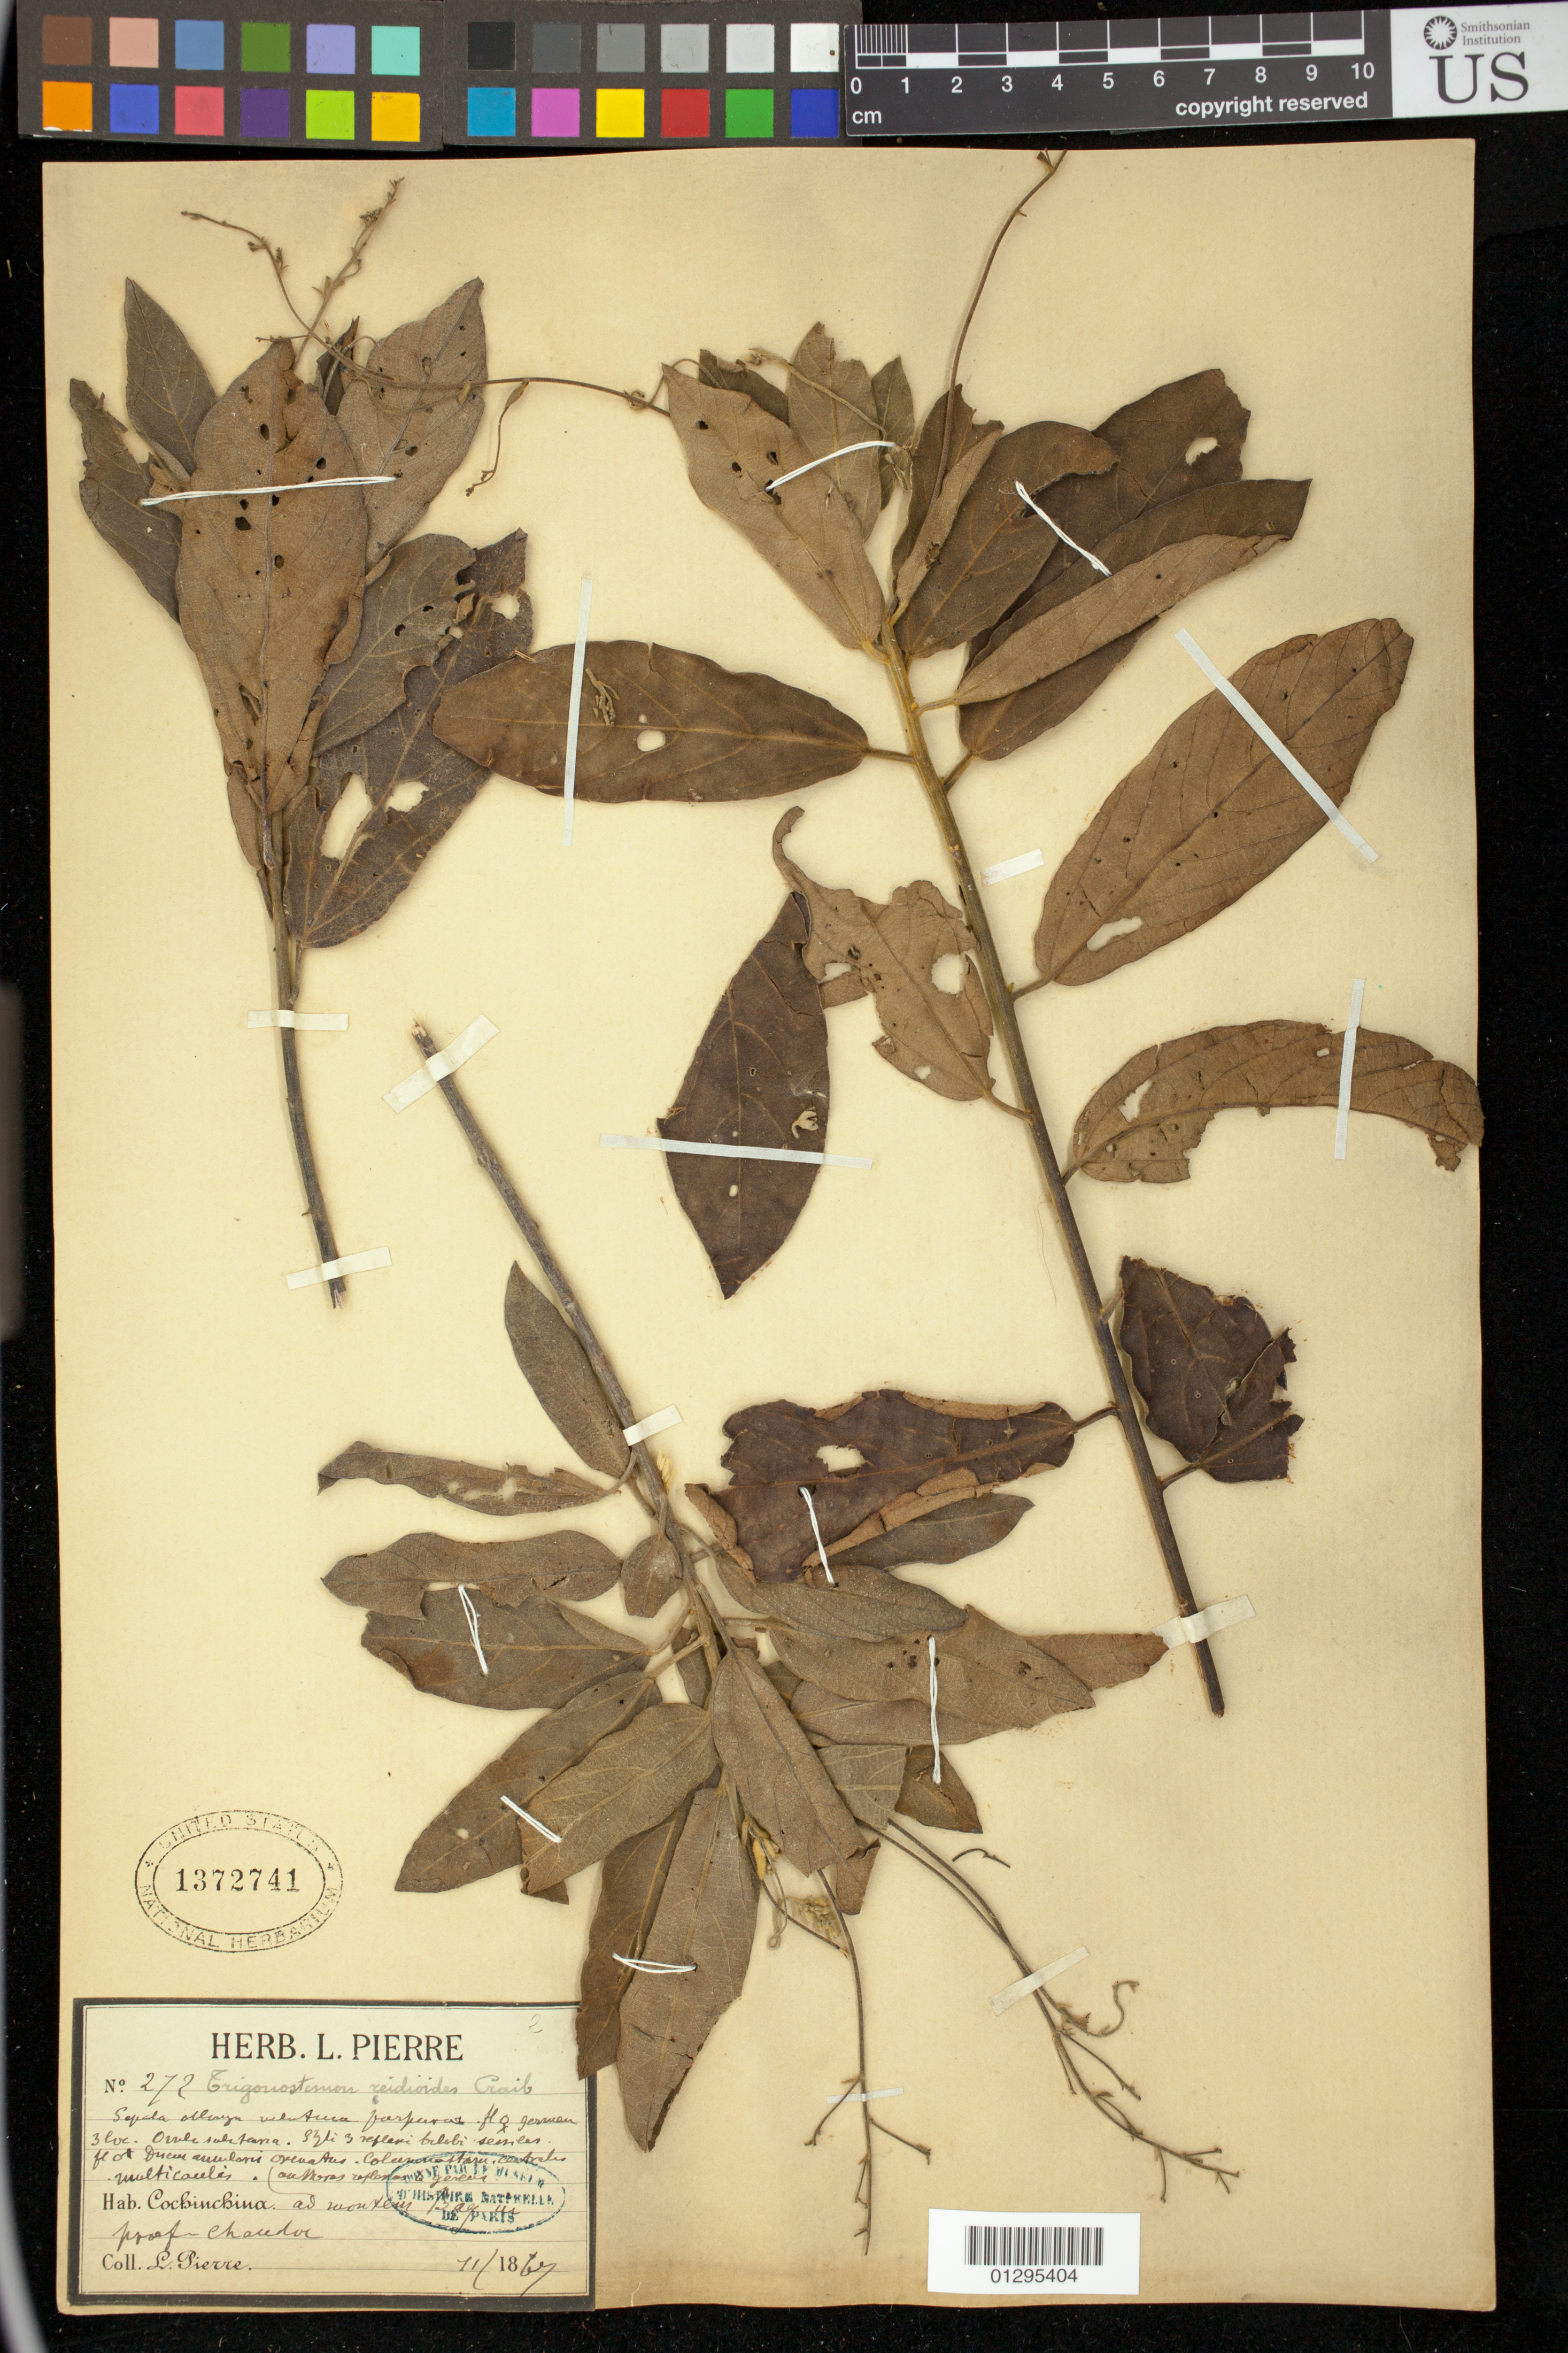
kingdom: Plantae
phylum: Tracheophyta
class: Magnoliopsida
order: Malpighiales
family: Euphorbiaceae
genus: Trigonostemon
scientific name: Trigonostemon ridleyi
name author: Merr. ex Jabl.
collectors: L. Pierre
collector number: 272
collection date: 1867-11/1967-11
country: Vietnam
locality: Cochinchina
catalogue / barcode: US 1372741